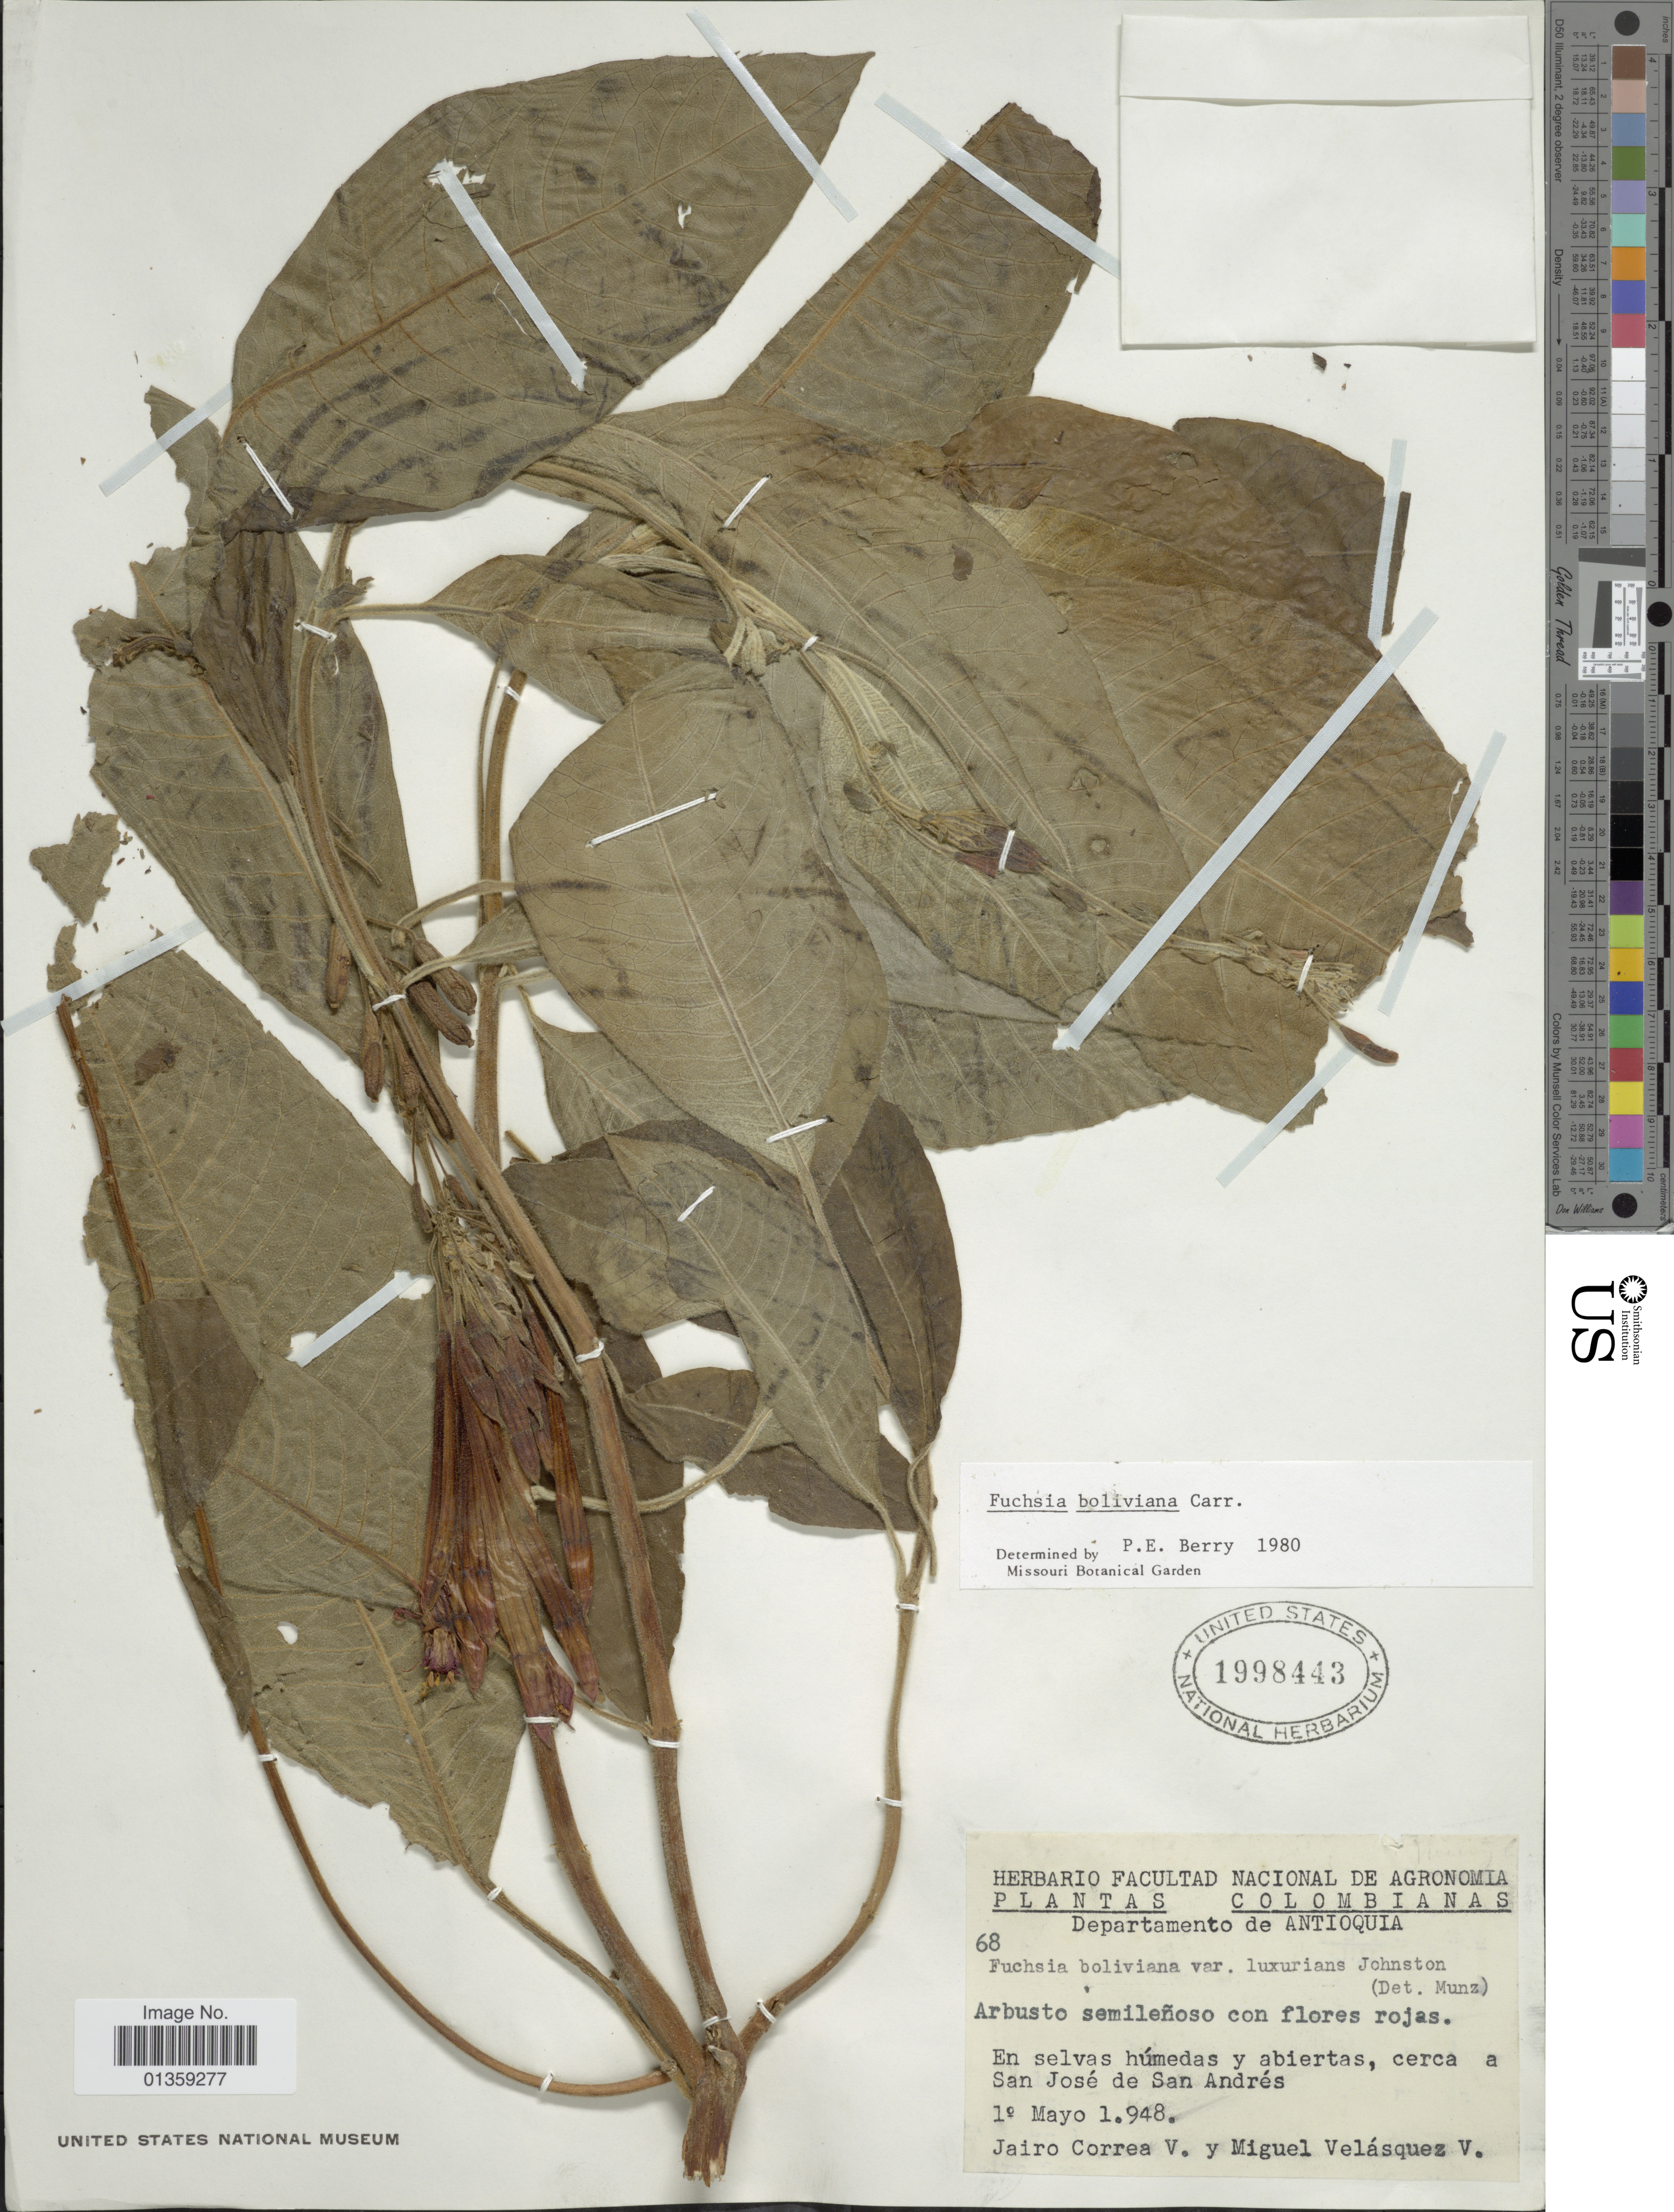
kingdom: Plantae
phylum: Tracheophyta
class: Magnoliopsida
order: Myrtales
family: Onagraceae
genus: Fuchsia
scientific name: Fuchsia boliviana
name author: Carrière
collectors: J. Correa & M. Velasquez V.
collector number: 68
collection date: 1948-05-01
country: Colombia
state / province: San Andres y Providencia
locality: En selvas húmedas y abiertas, cerca a San José de San Andrés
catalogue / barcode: US 1998443